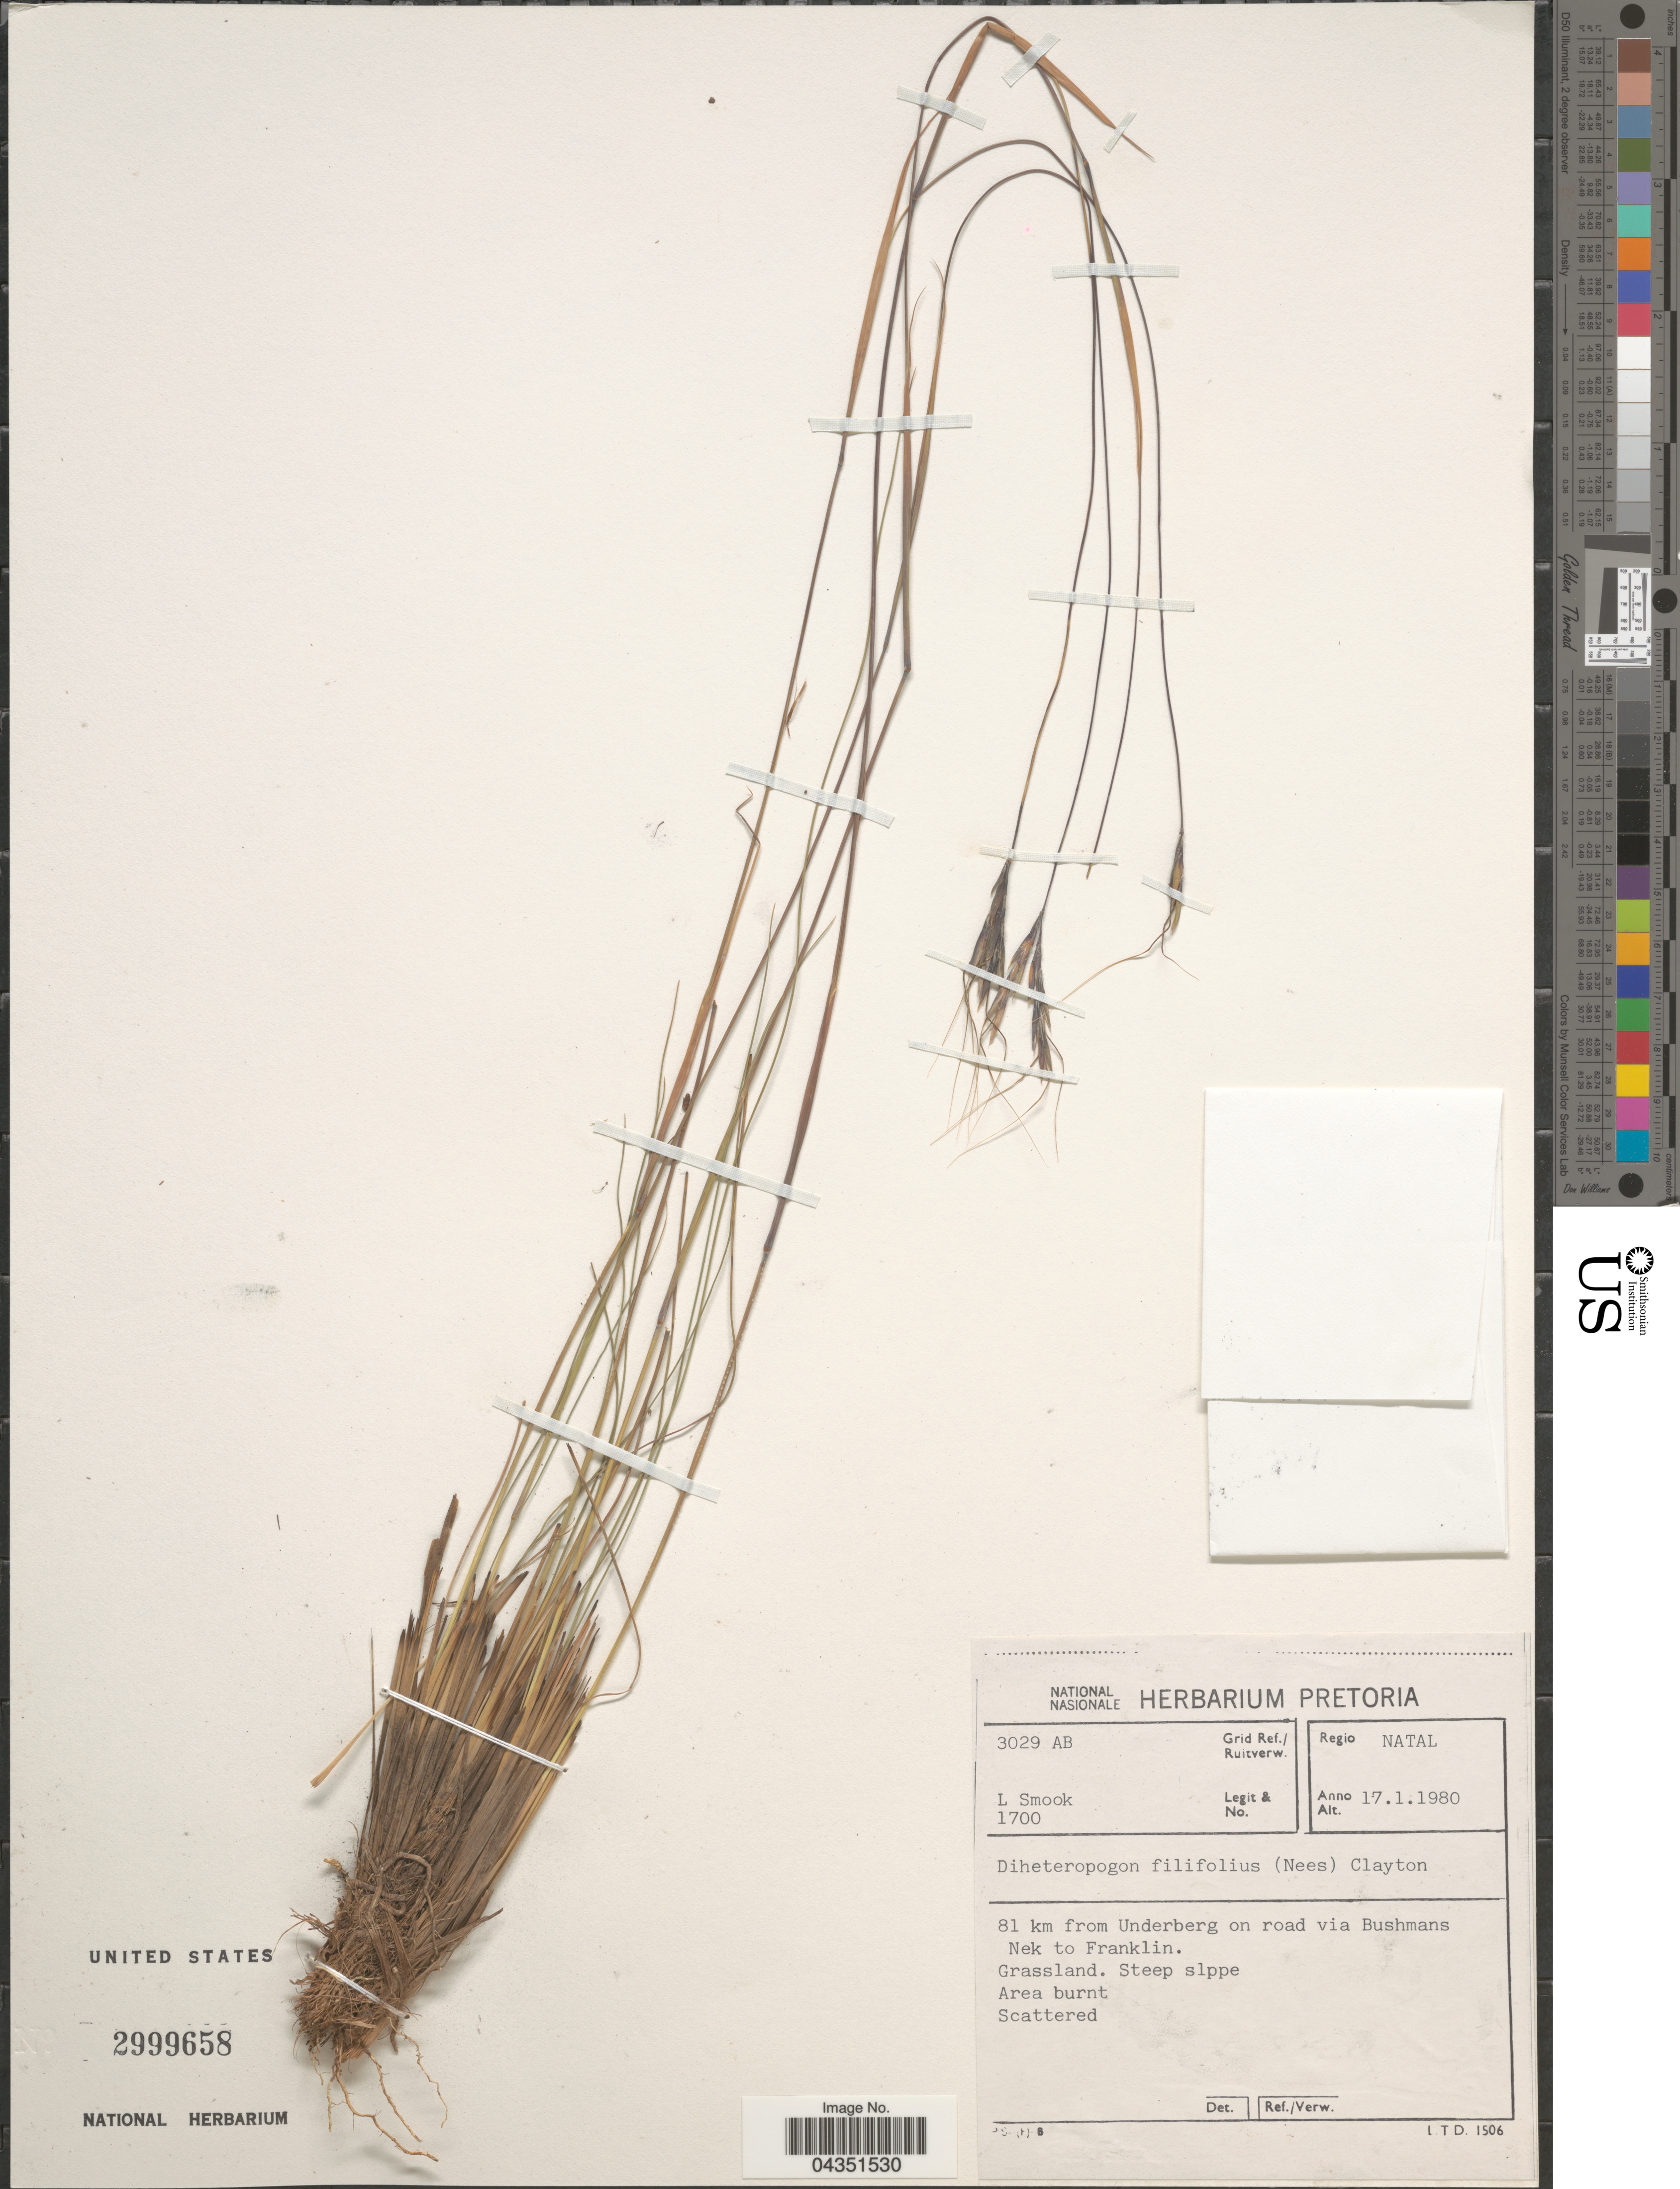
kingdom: Plantae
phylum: Tracheophyta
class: Liliopsida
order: Poales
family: Poaceae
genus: Diheteropogon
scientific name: Diheteropogon filifolius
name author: (Nees) Clayton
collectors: L. Smook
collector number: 1700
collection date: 1980-01-17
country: South Africa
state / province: KwaZulu-Natal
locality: Grid Ref./ Ruitverw. 3029 AB. Regio Natal. 81 km from Underberg on road via Bushmand Nek to Franklin.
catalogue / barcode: US 2999658